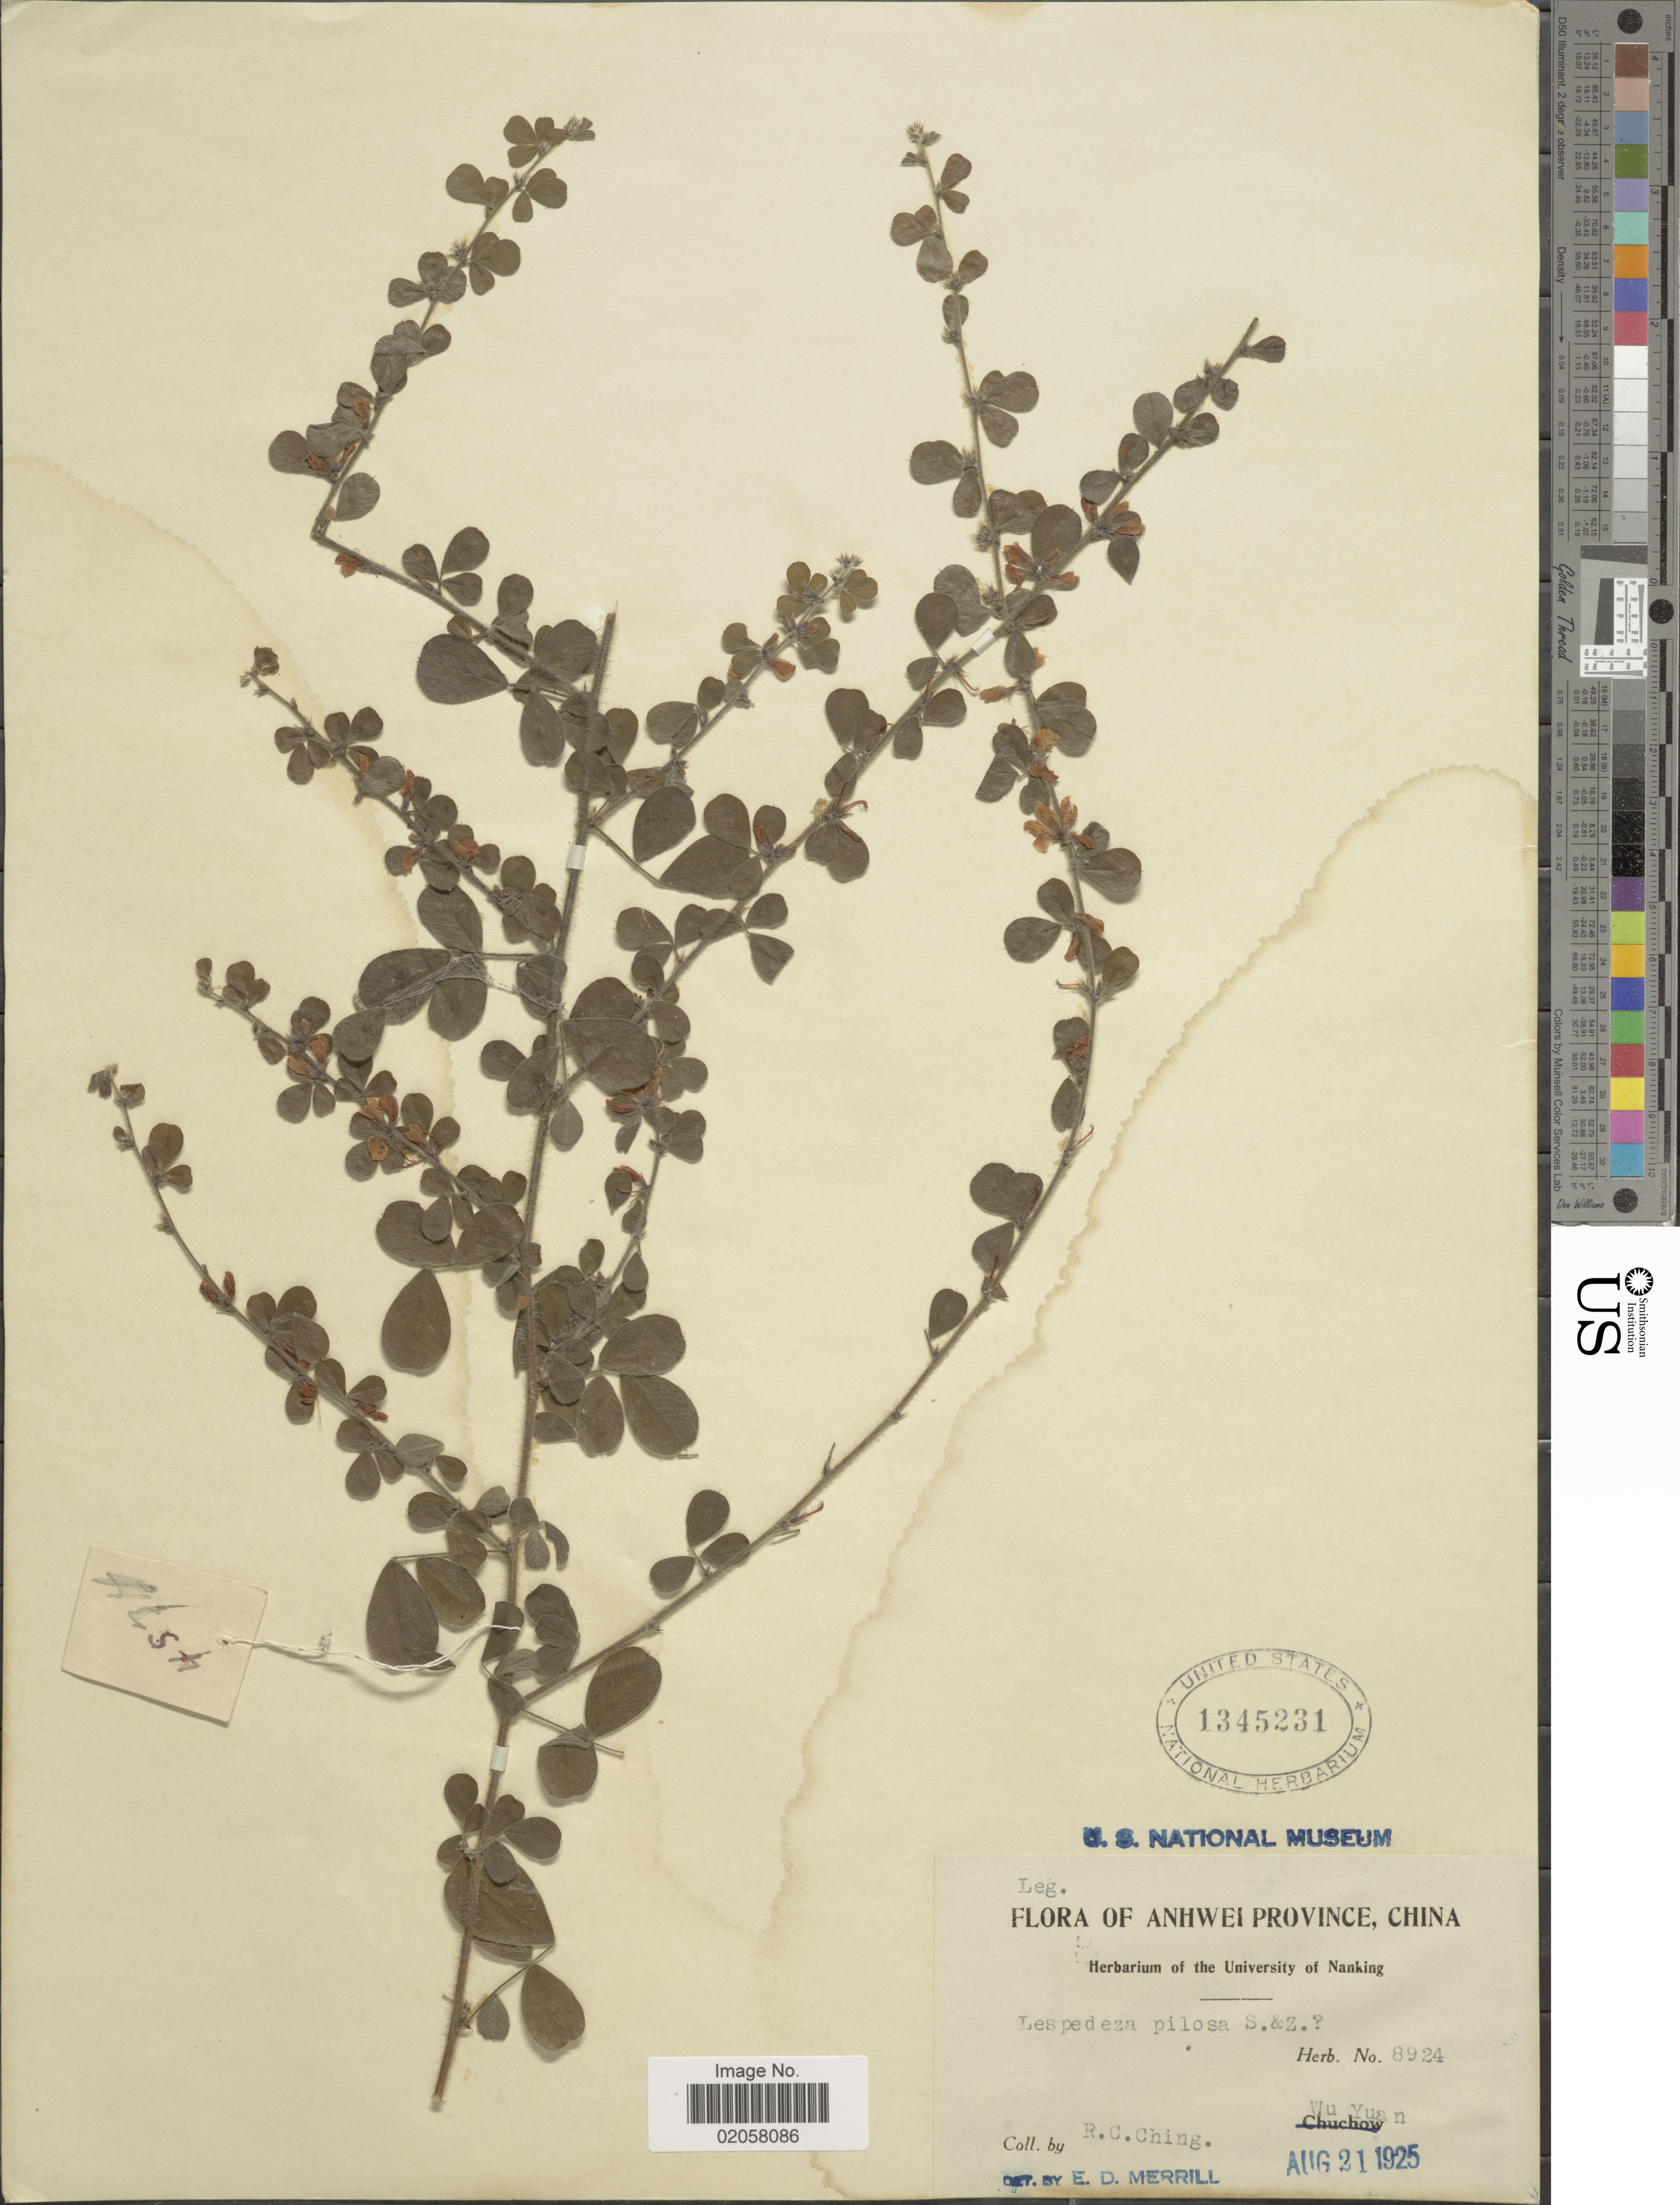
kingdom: Plantae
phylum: Tracheophyta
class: Magnoliopsida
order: Fabales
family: Fabaceae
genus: Lespedeza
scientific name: Lespedeza pilosa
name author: (Thunb.) Siebold & Zucc.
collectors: R. C. Ching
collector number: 8924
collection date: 1925-08-21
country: China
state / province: Anhui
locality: Anhwei Province, Wu Yuan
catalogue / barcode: US 1345231